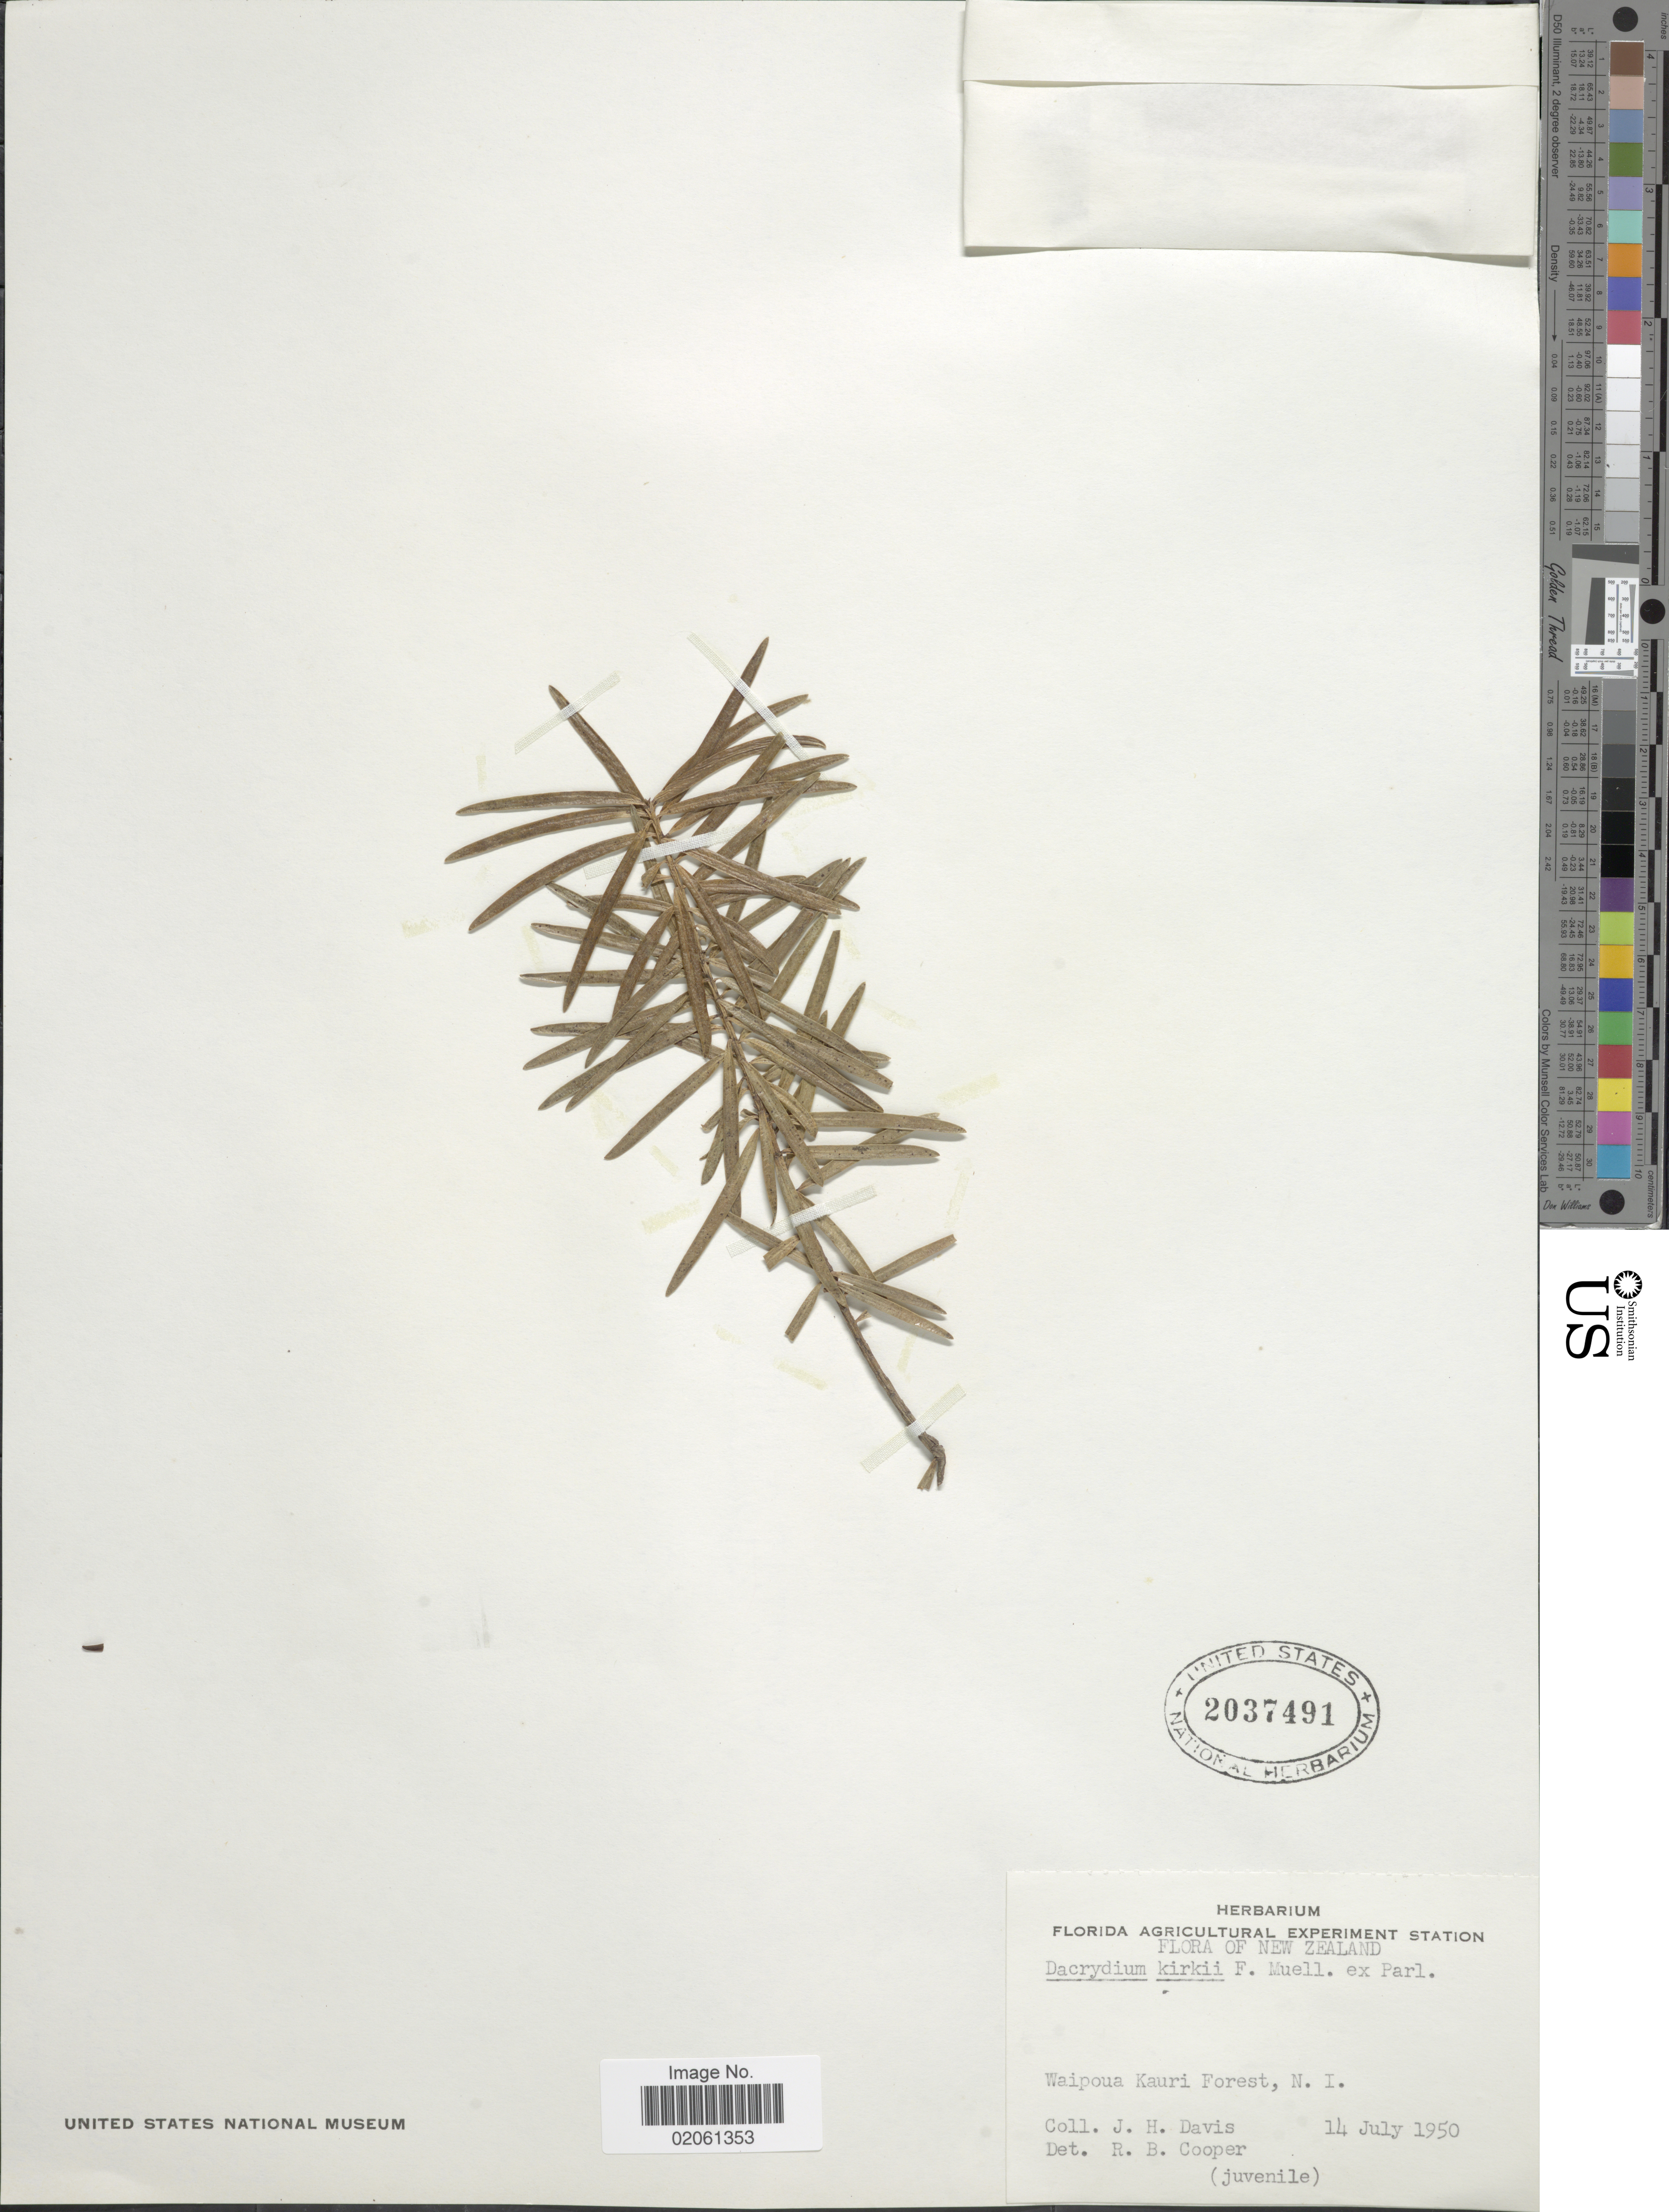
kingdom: Plantae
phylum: Tracheophyta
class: Pinopsida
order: Pinales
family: Podocarpaceae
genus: Dacrydium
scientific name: Dacrydium kirkii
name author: F. Muell. ex Parl.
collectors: J. Davis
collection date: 1950-07-14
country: New Zealand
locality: Waipoua Kouri Forest, N. I.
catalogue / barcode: US 2037491